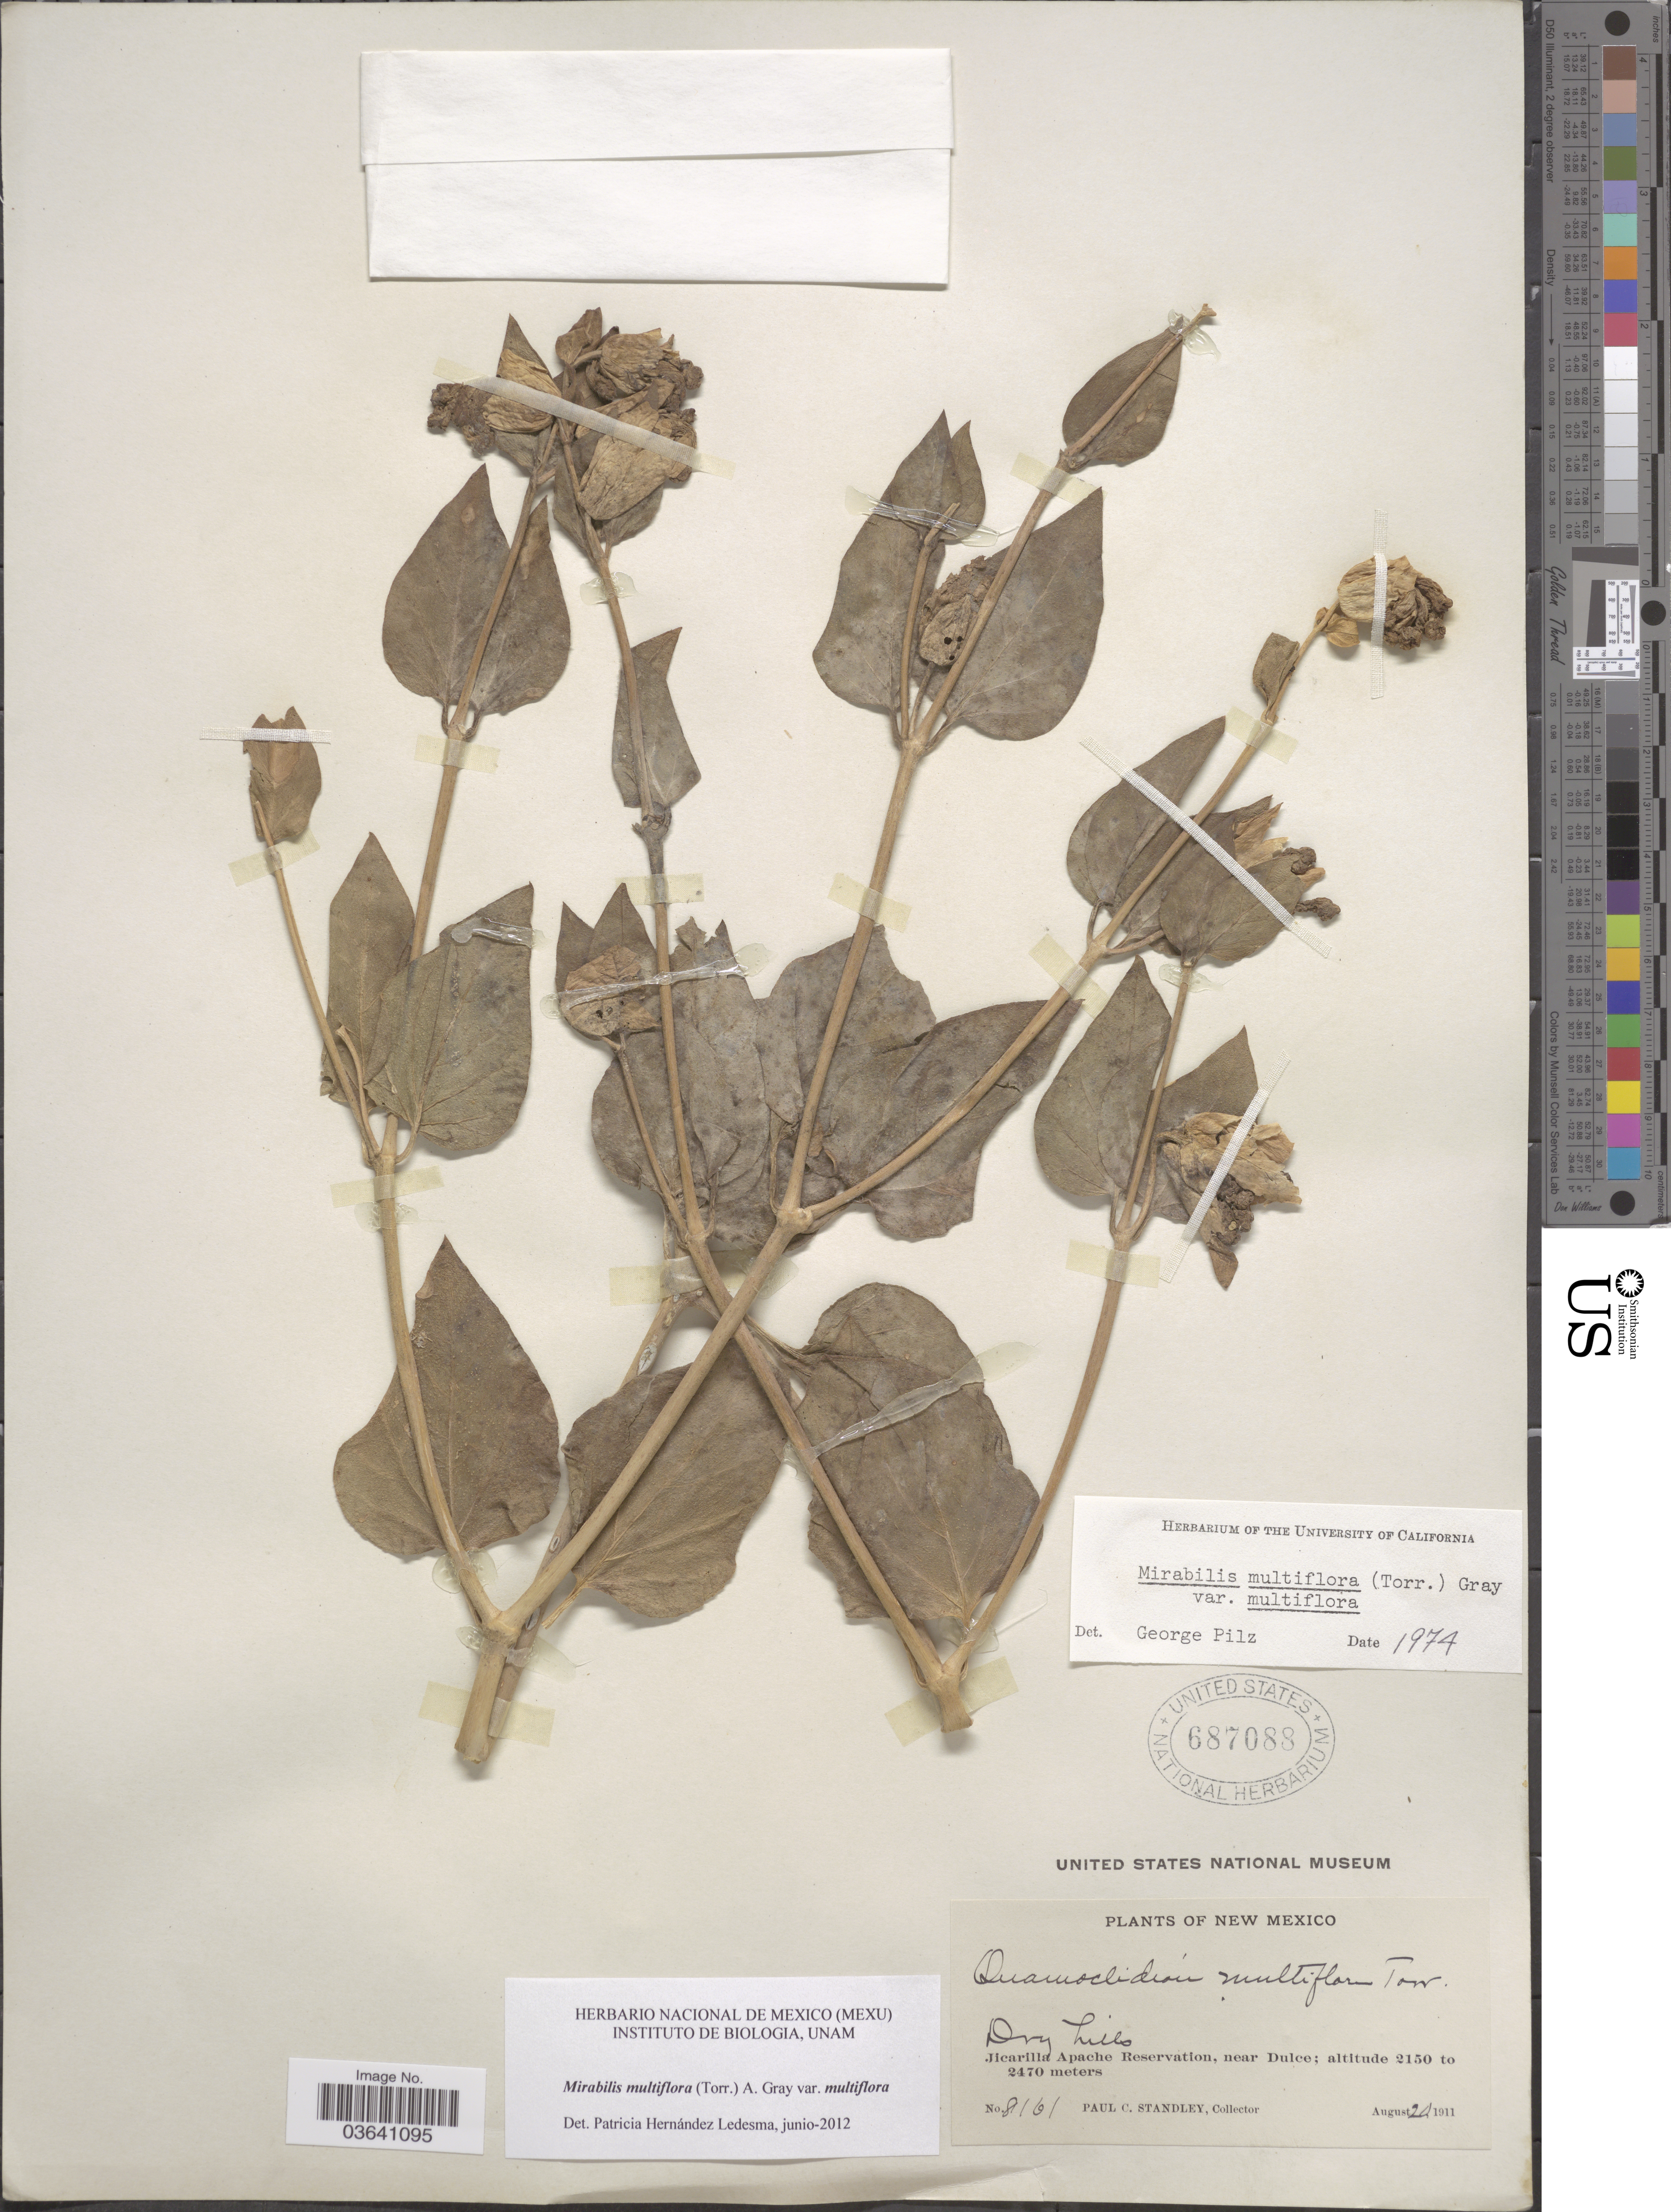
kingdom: Plantae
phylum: Tracheophyta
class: Magnoliopsida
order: Caryophyllales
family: Nyctaginaceae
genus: Mirabilis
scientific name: Mirabilis multiflora var. multiflora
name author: (Torr.) A. Gray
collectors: P. C. Standley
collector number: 8161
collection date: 1911-08-20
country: United States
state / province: New Mexico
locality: Jicarilla Apache Reservation, near Dulce.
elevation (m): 2150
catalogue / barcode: US 687088